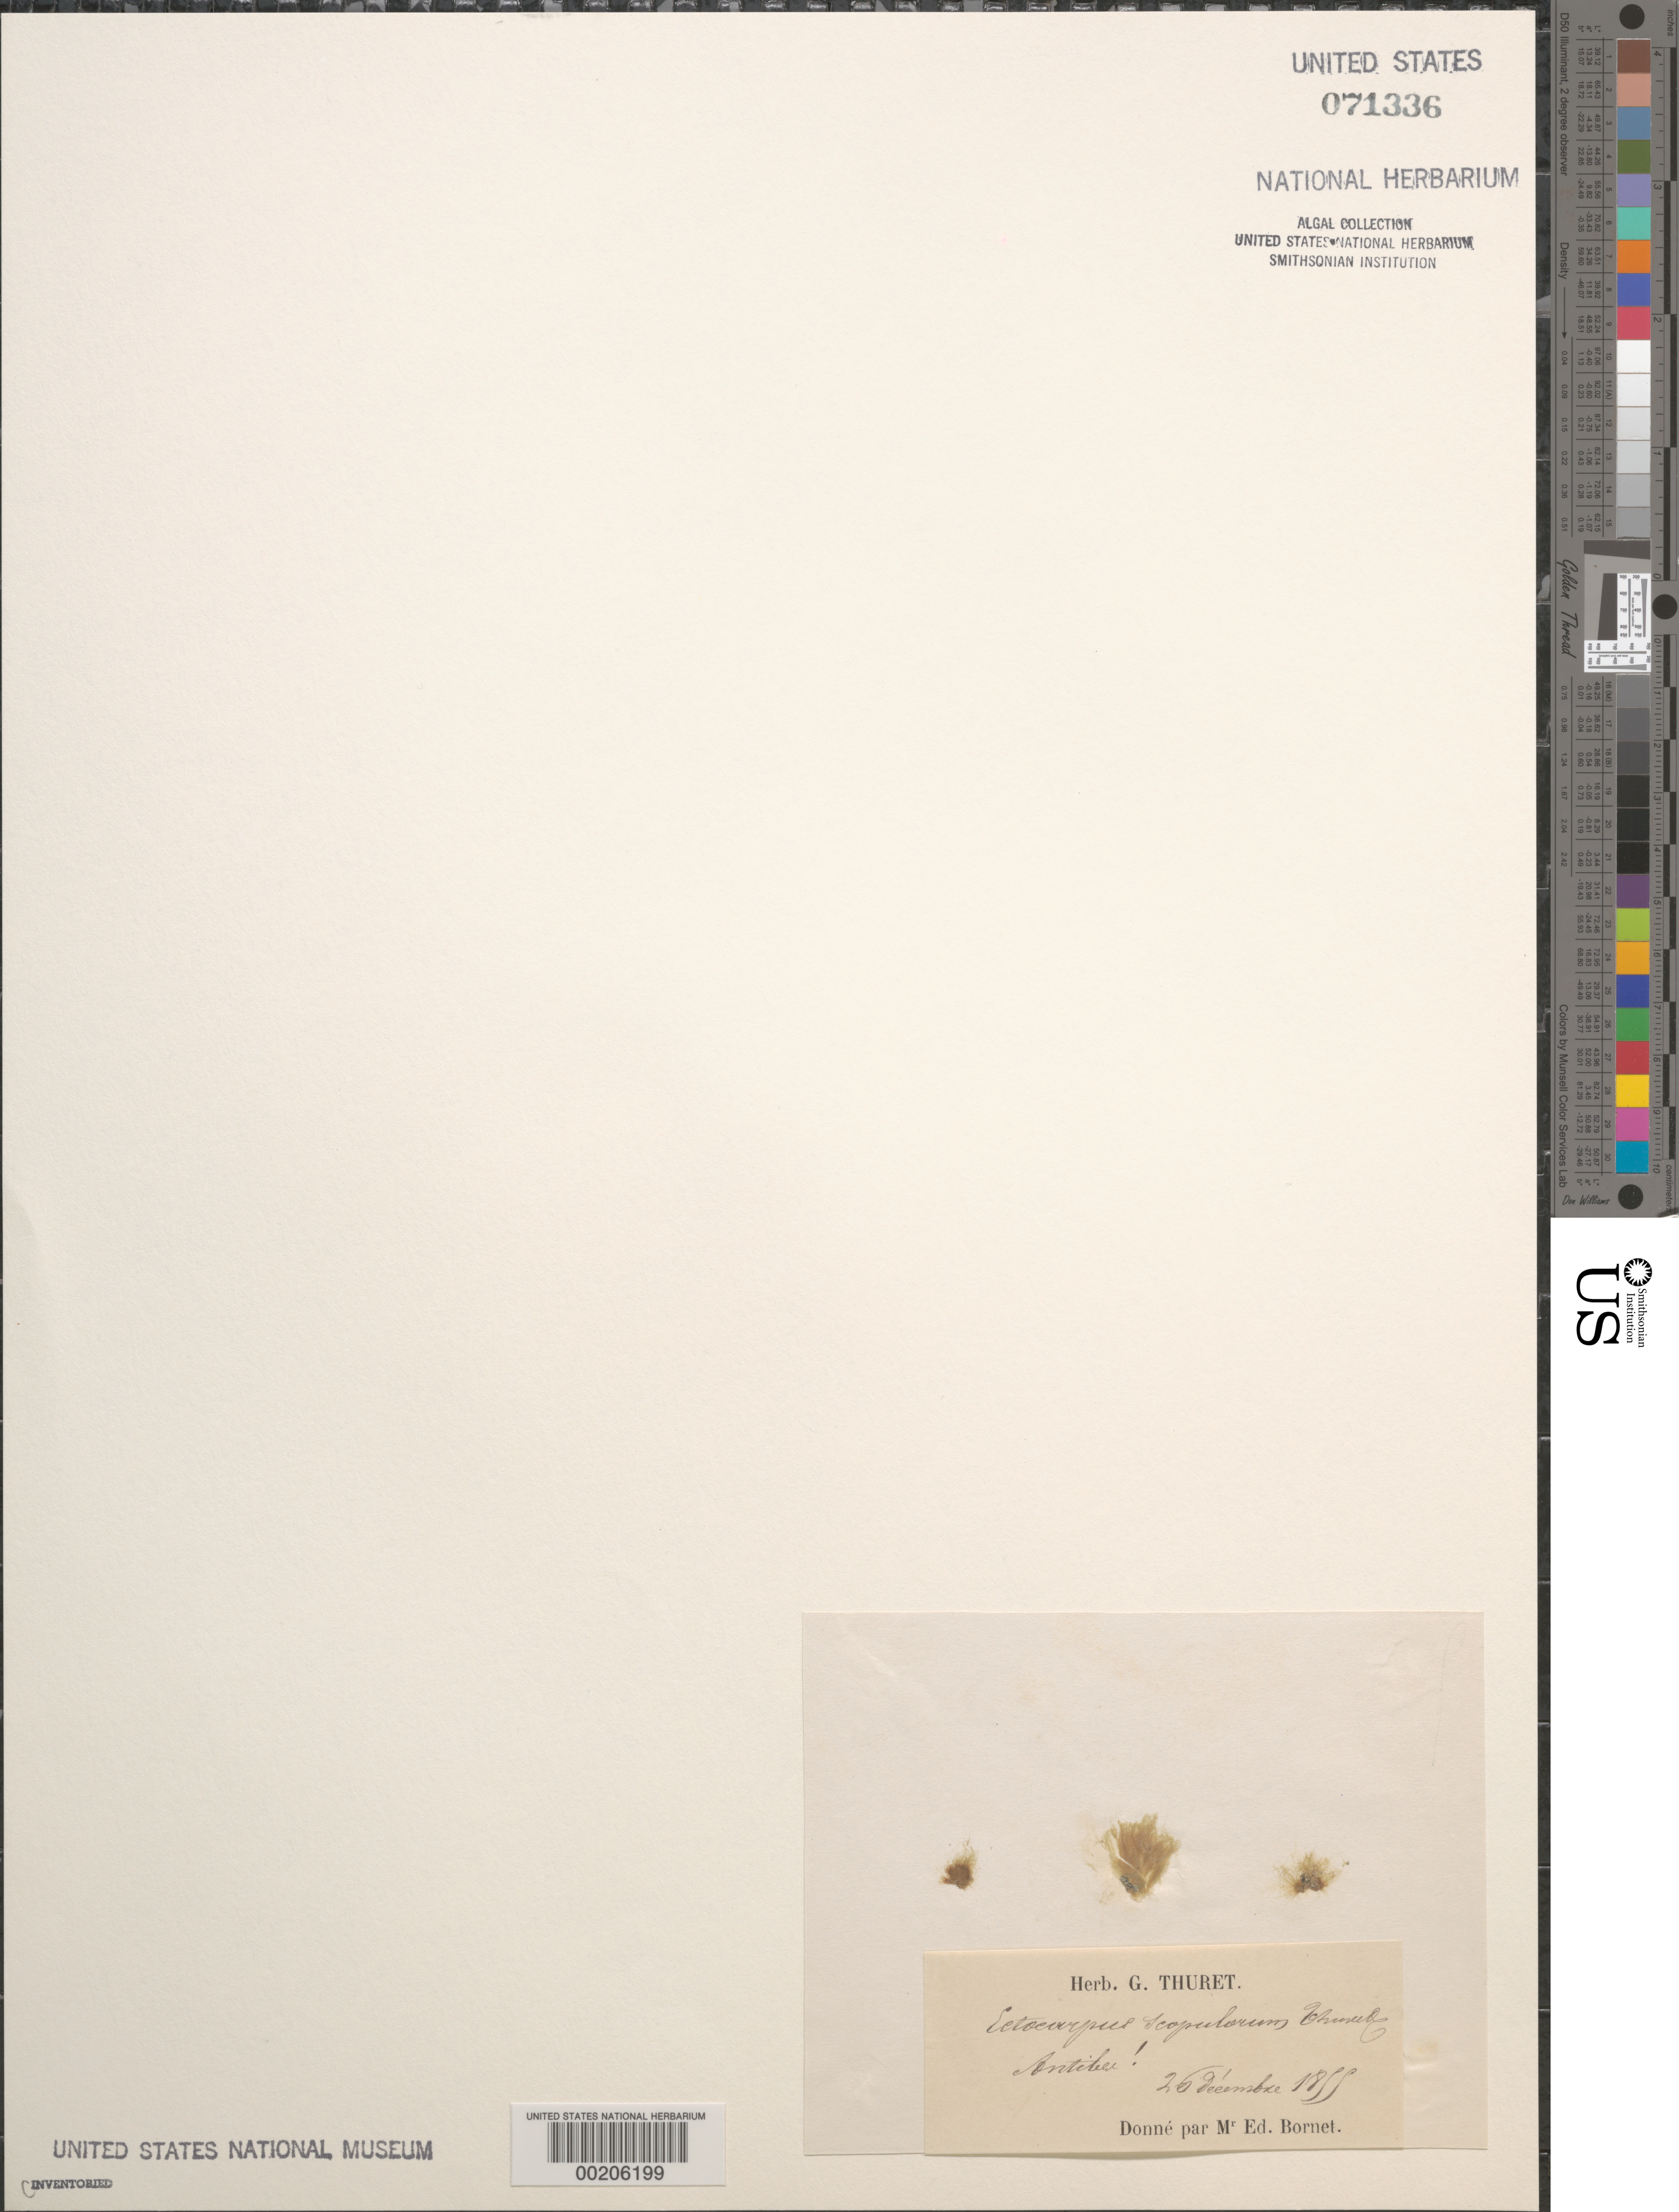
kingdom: Chromista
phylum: Ochrophyta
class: Phaeophyceae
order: Ectocarpales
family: Ectocarpaceae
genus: Ectocarpus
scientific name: Ectocarpus scopulorum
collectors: Thuret, G. (herbarium)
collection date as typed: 26 Dec 1855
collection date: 1855-12-26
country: France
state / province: Provence-Alpes-Côte d'Azur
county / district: Alpes-Maritimes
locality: Antibes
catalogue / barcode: US 71336